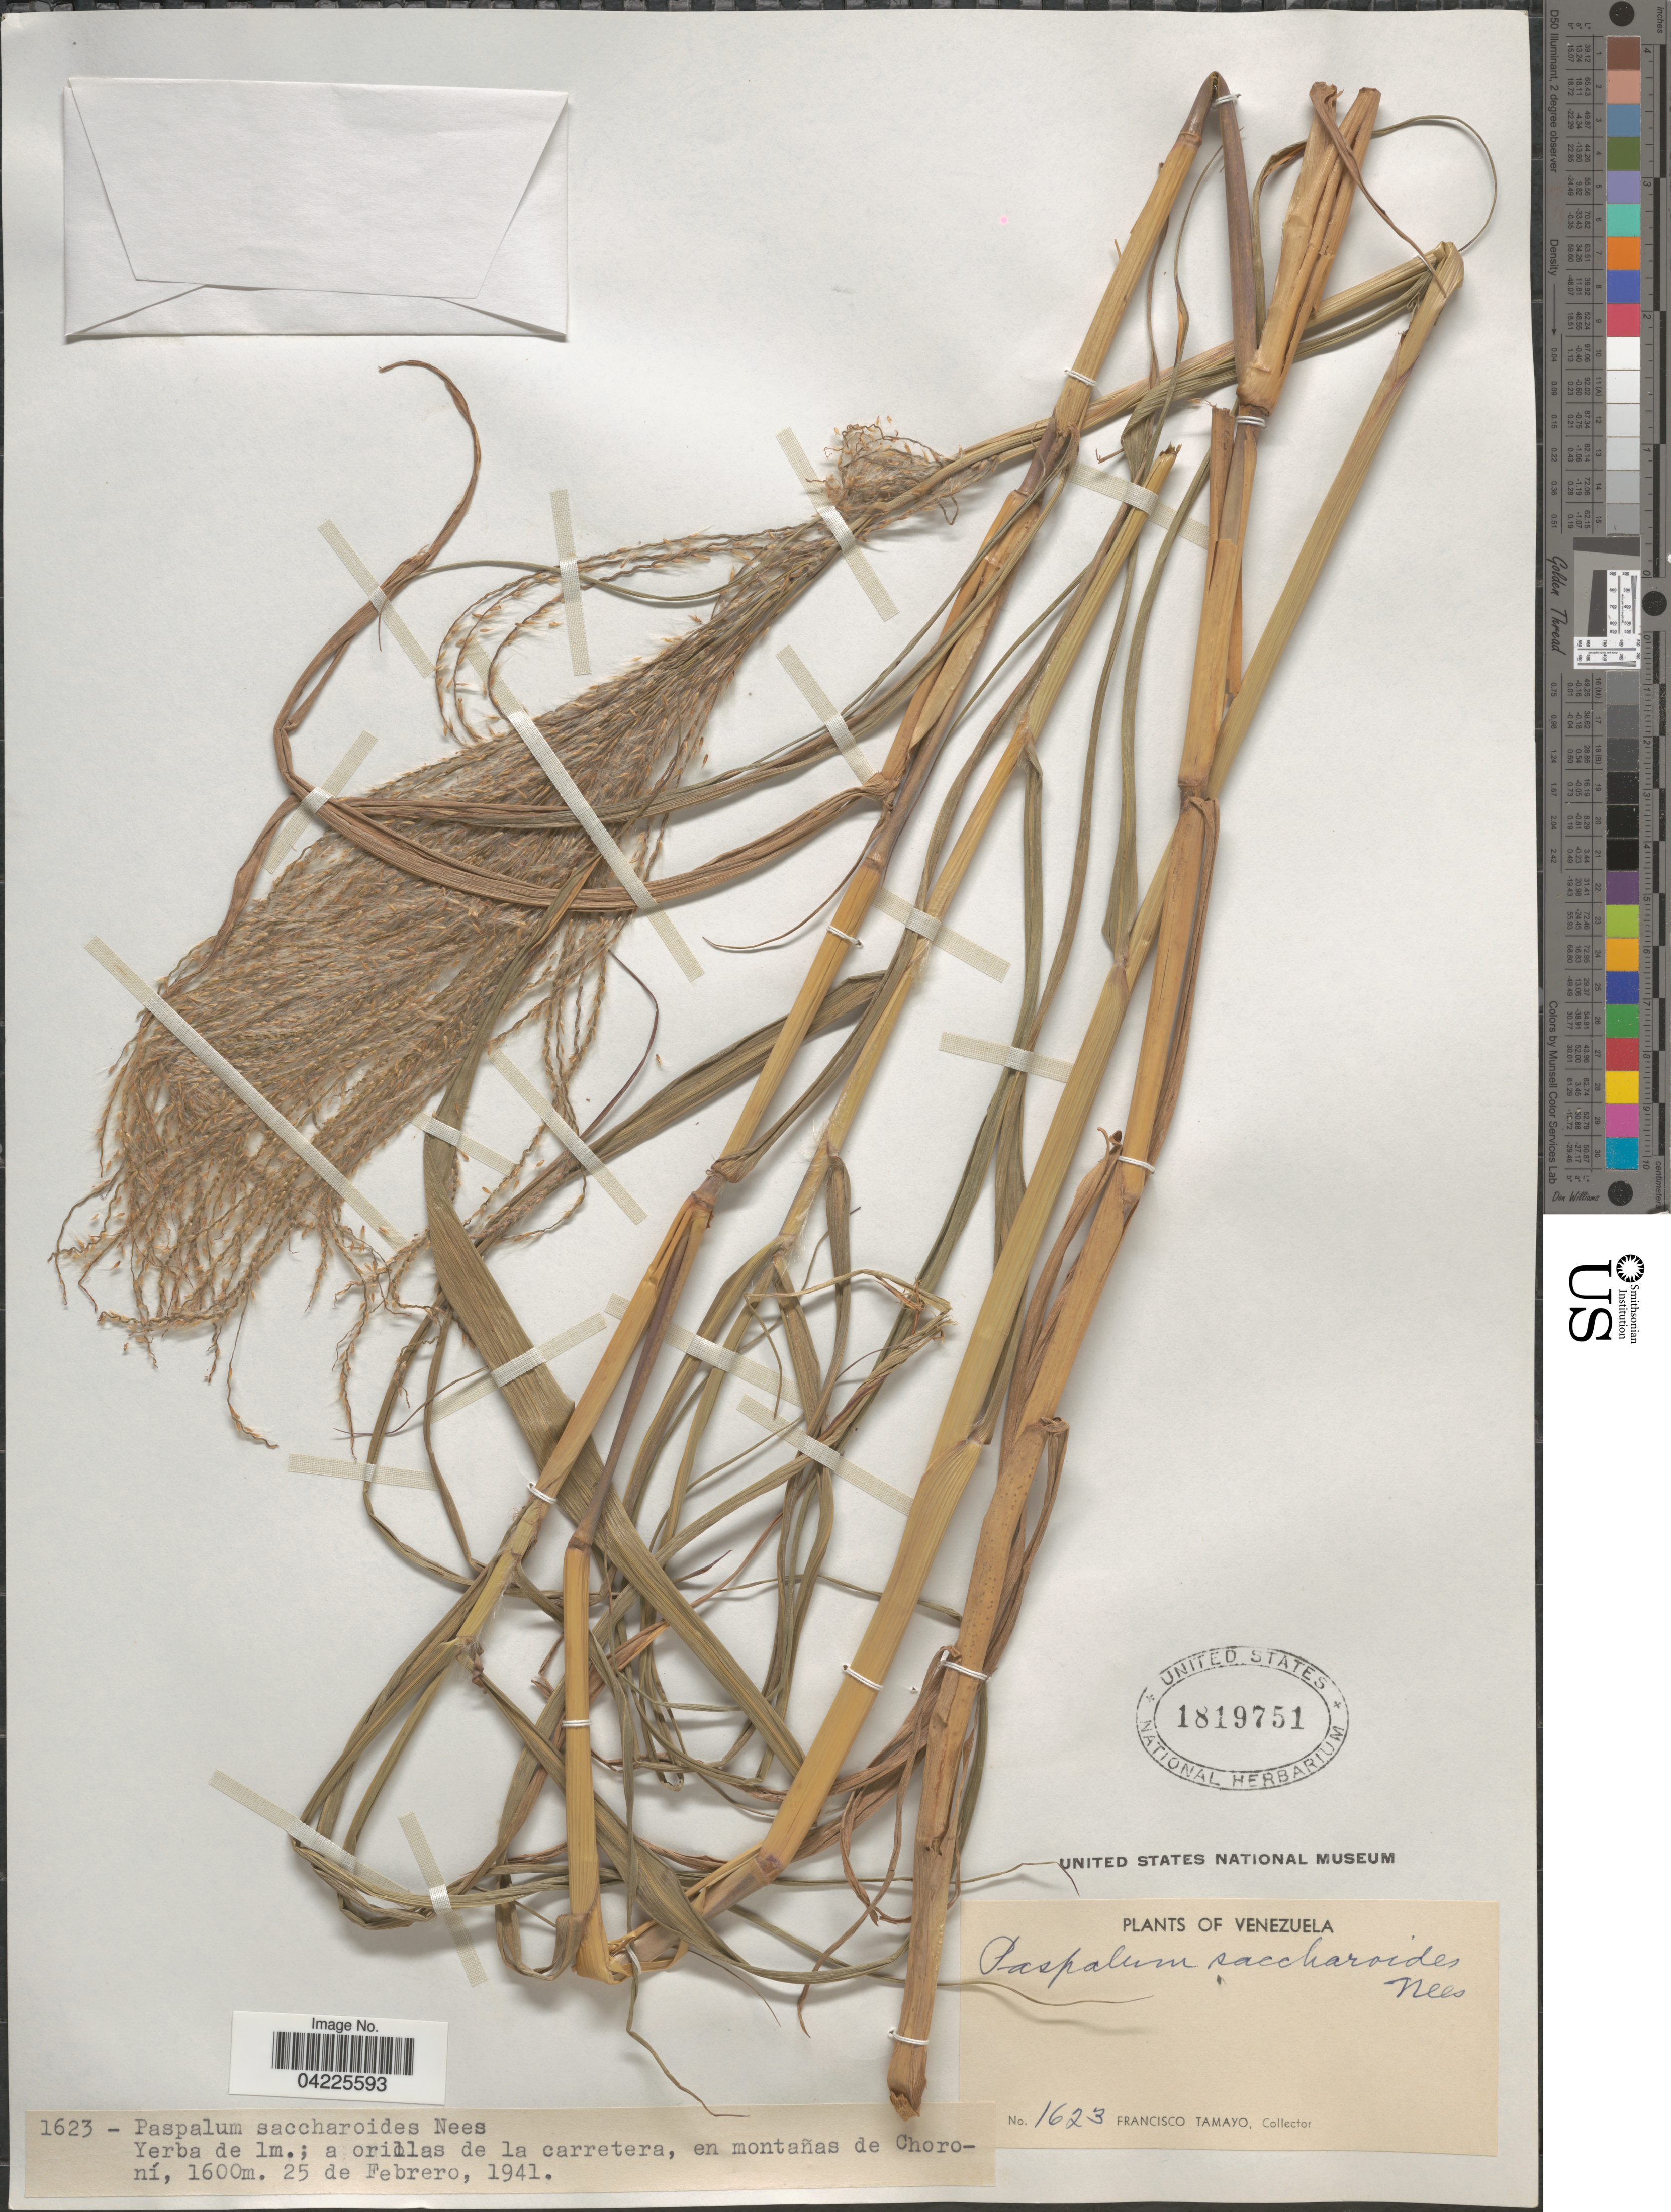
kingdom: Plantae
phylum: Tracheophyta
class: Liliopsida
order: Poales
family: Poaceae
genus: Paspalum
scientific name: Paspalum saccharoides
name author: Nees ex Trin.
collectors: F. Tamayo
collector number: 1623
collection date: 1941-02-25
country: Venezuela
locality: Yerba de lm.; a orillas de la carretera, en montañas de Choroní.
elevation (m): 1600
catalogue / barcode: US 1819751